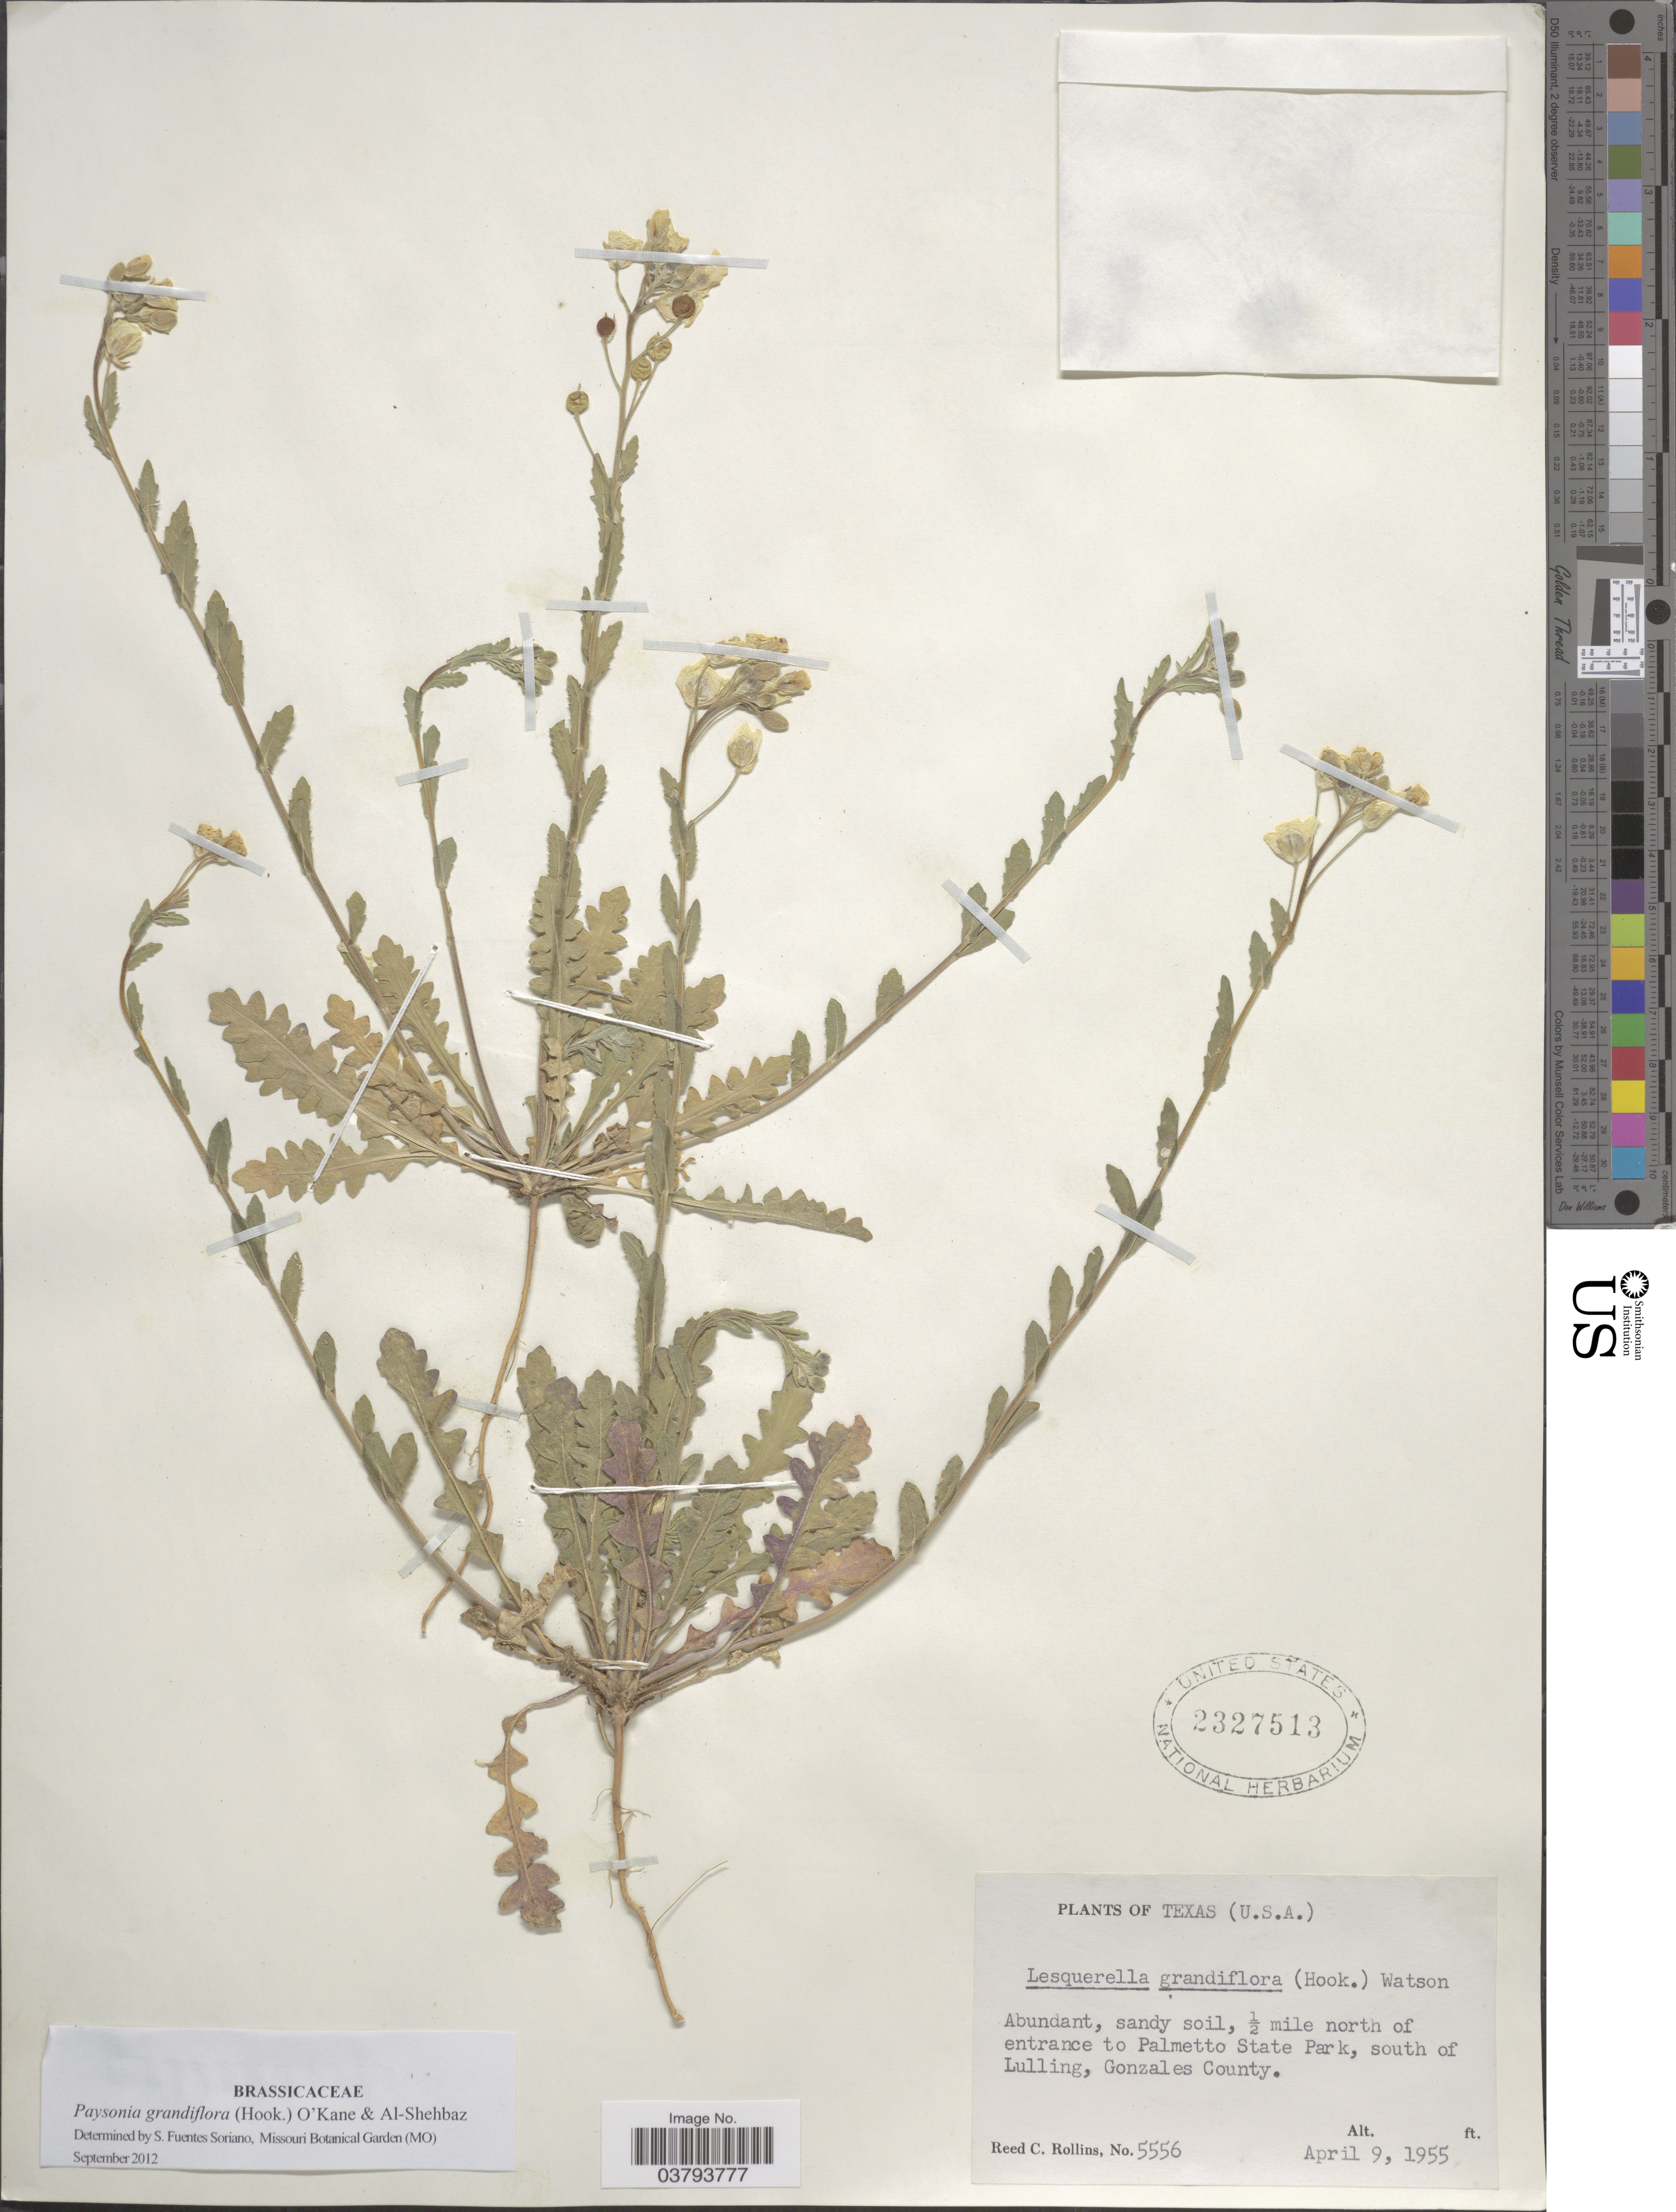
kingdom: Plantae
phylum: Tracheophyta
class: Magnoliopsida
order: Brassicales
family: Brassicaceae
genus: Lesquerella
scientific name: Lesquerella grandiflora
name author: S. Watson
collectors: R. C. Rollins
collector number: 5556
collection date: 1955-04-09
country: United States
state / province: Texas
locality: ½ mile north of entrance of Palmetto State Park, south of Lulling, Gonzales County.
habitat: sandy soil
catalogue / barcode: US 2327513